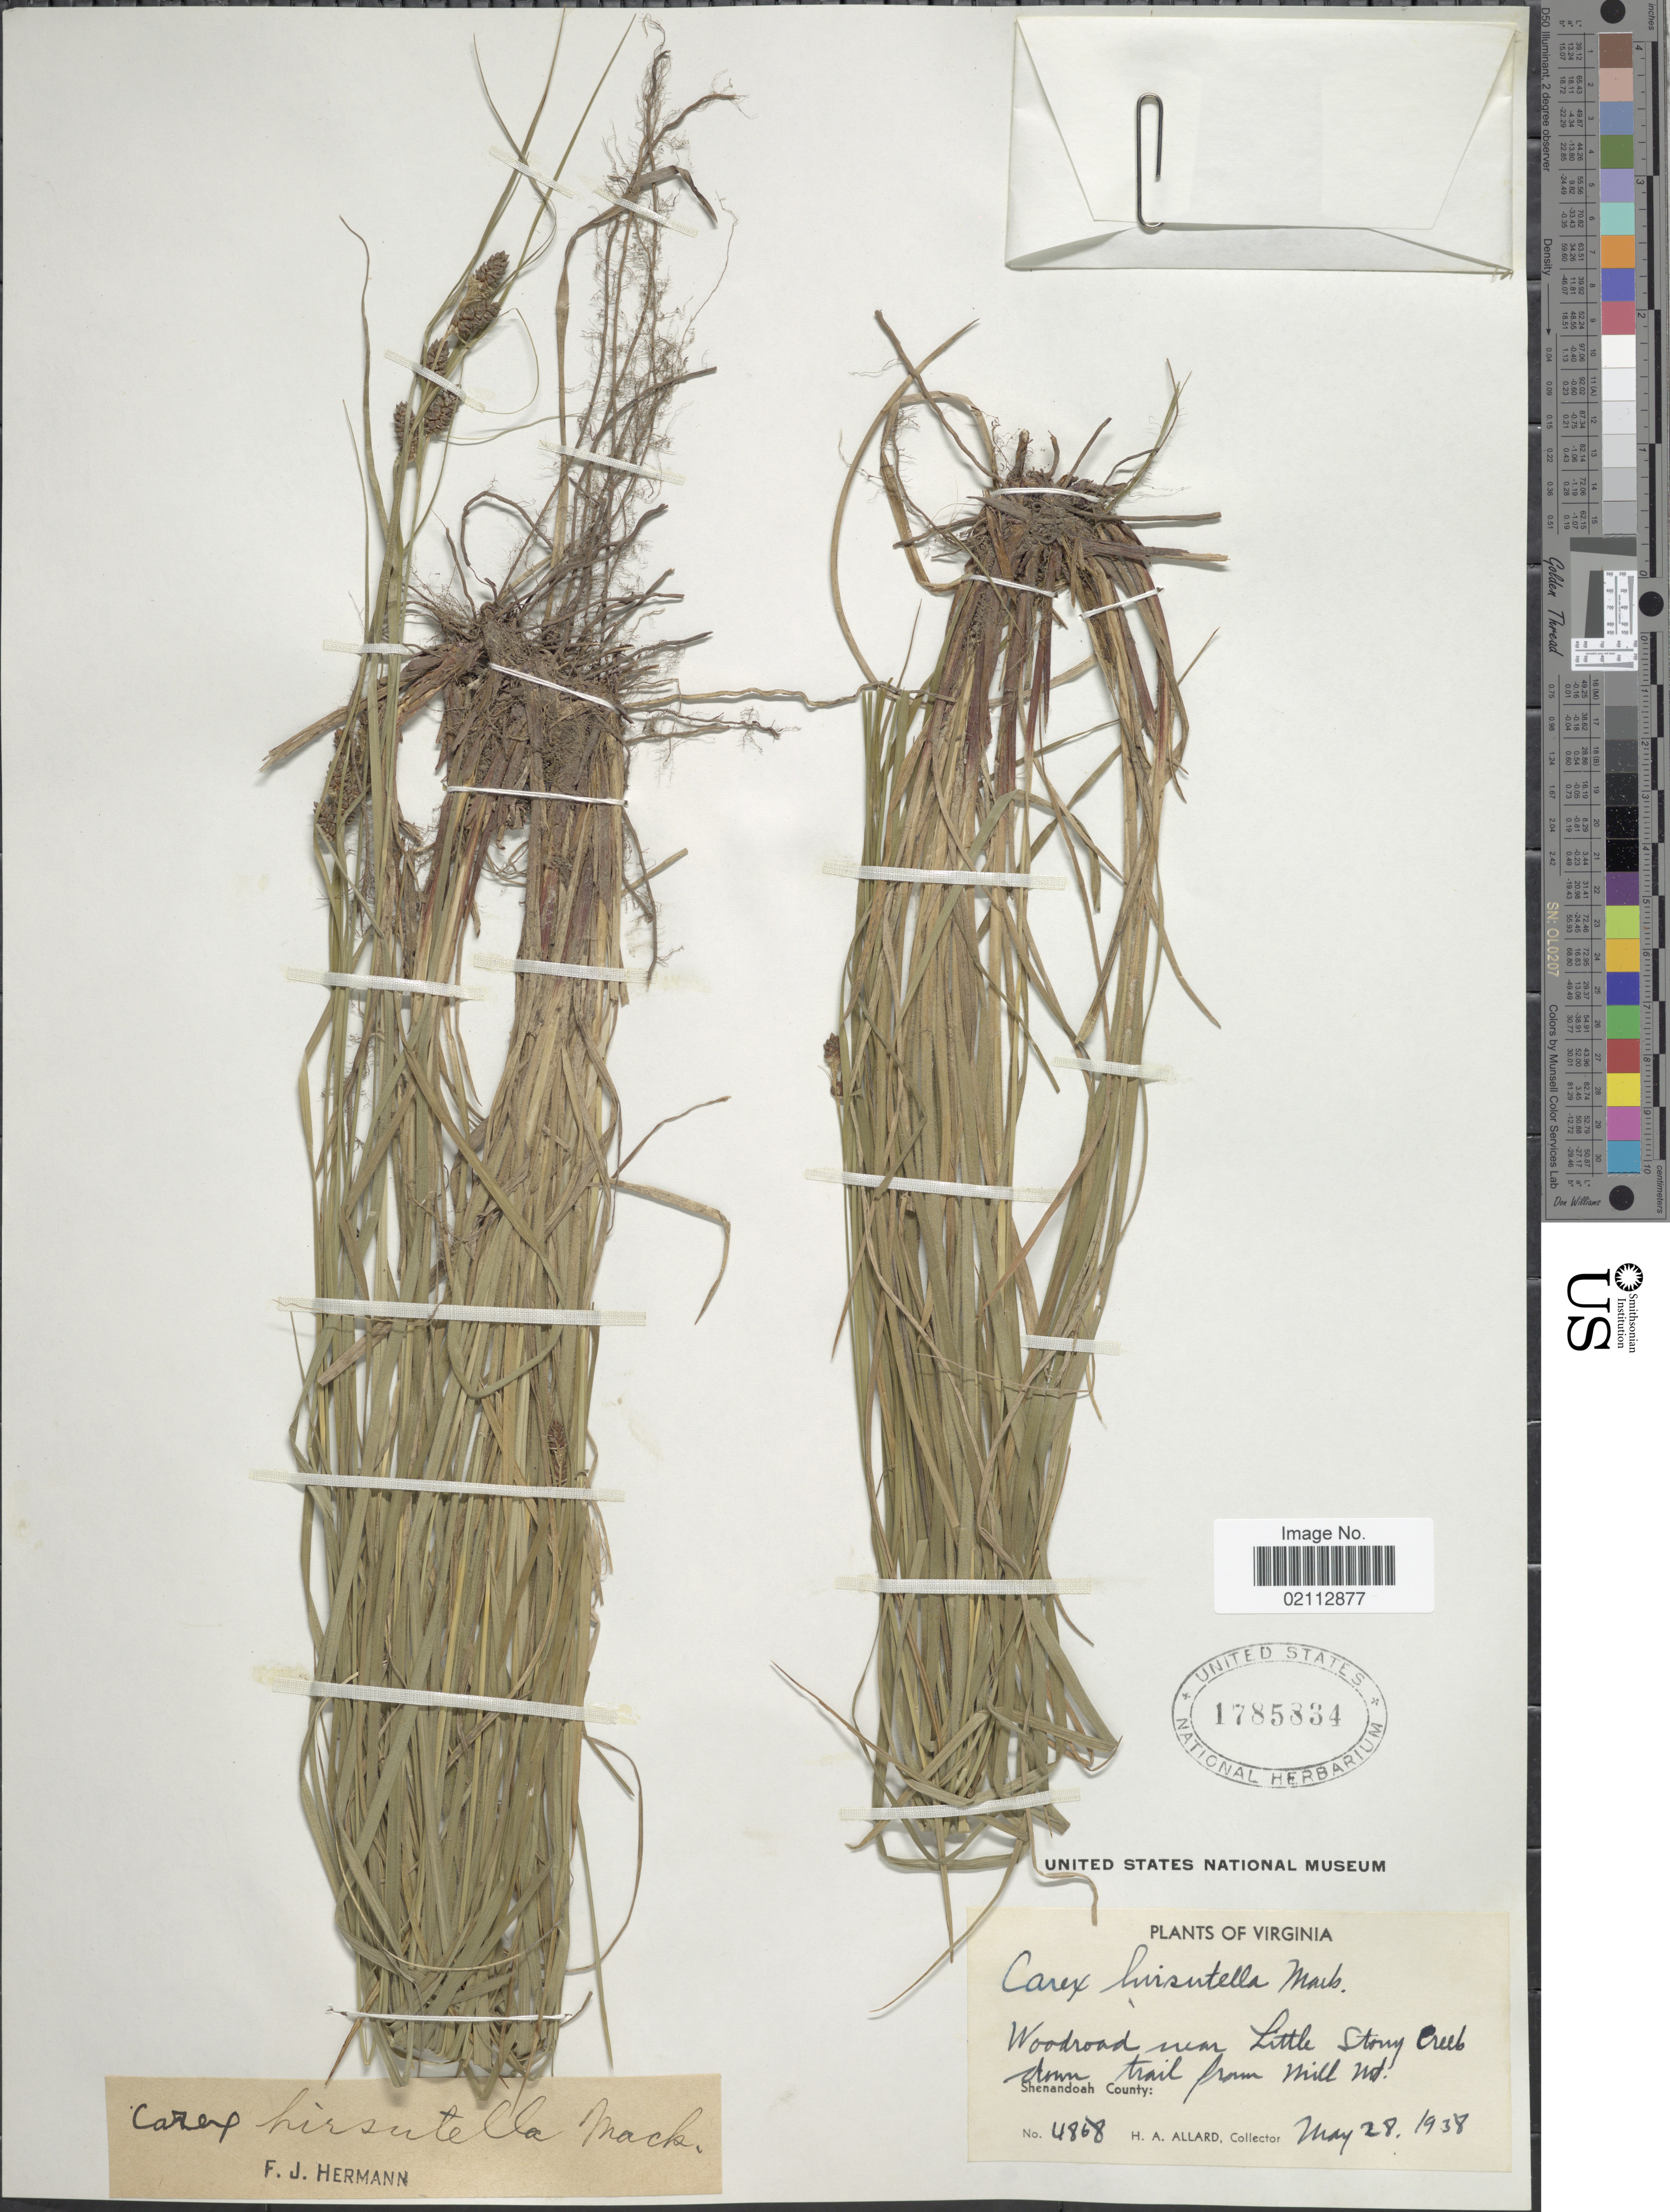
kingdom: Plantae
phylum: Tracheophyta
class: Liliopsida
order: Poales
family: Cyperaceae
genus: Carex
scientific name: Carex hirsutella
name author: Mack.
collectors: A. H. Allard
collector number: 4868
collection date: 1938-05-28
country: United States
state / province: Virginia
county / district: Shenandoah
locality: Woodraod near Little Story Creek down trail from Mill Mt. Shenandoah County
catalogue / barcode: US 1785834